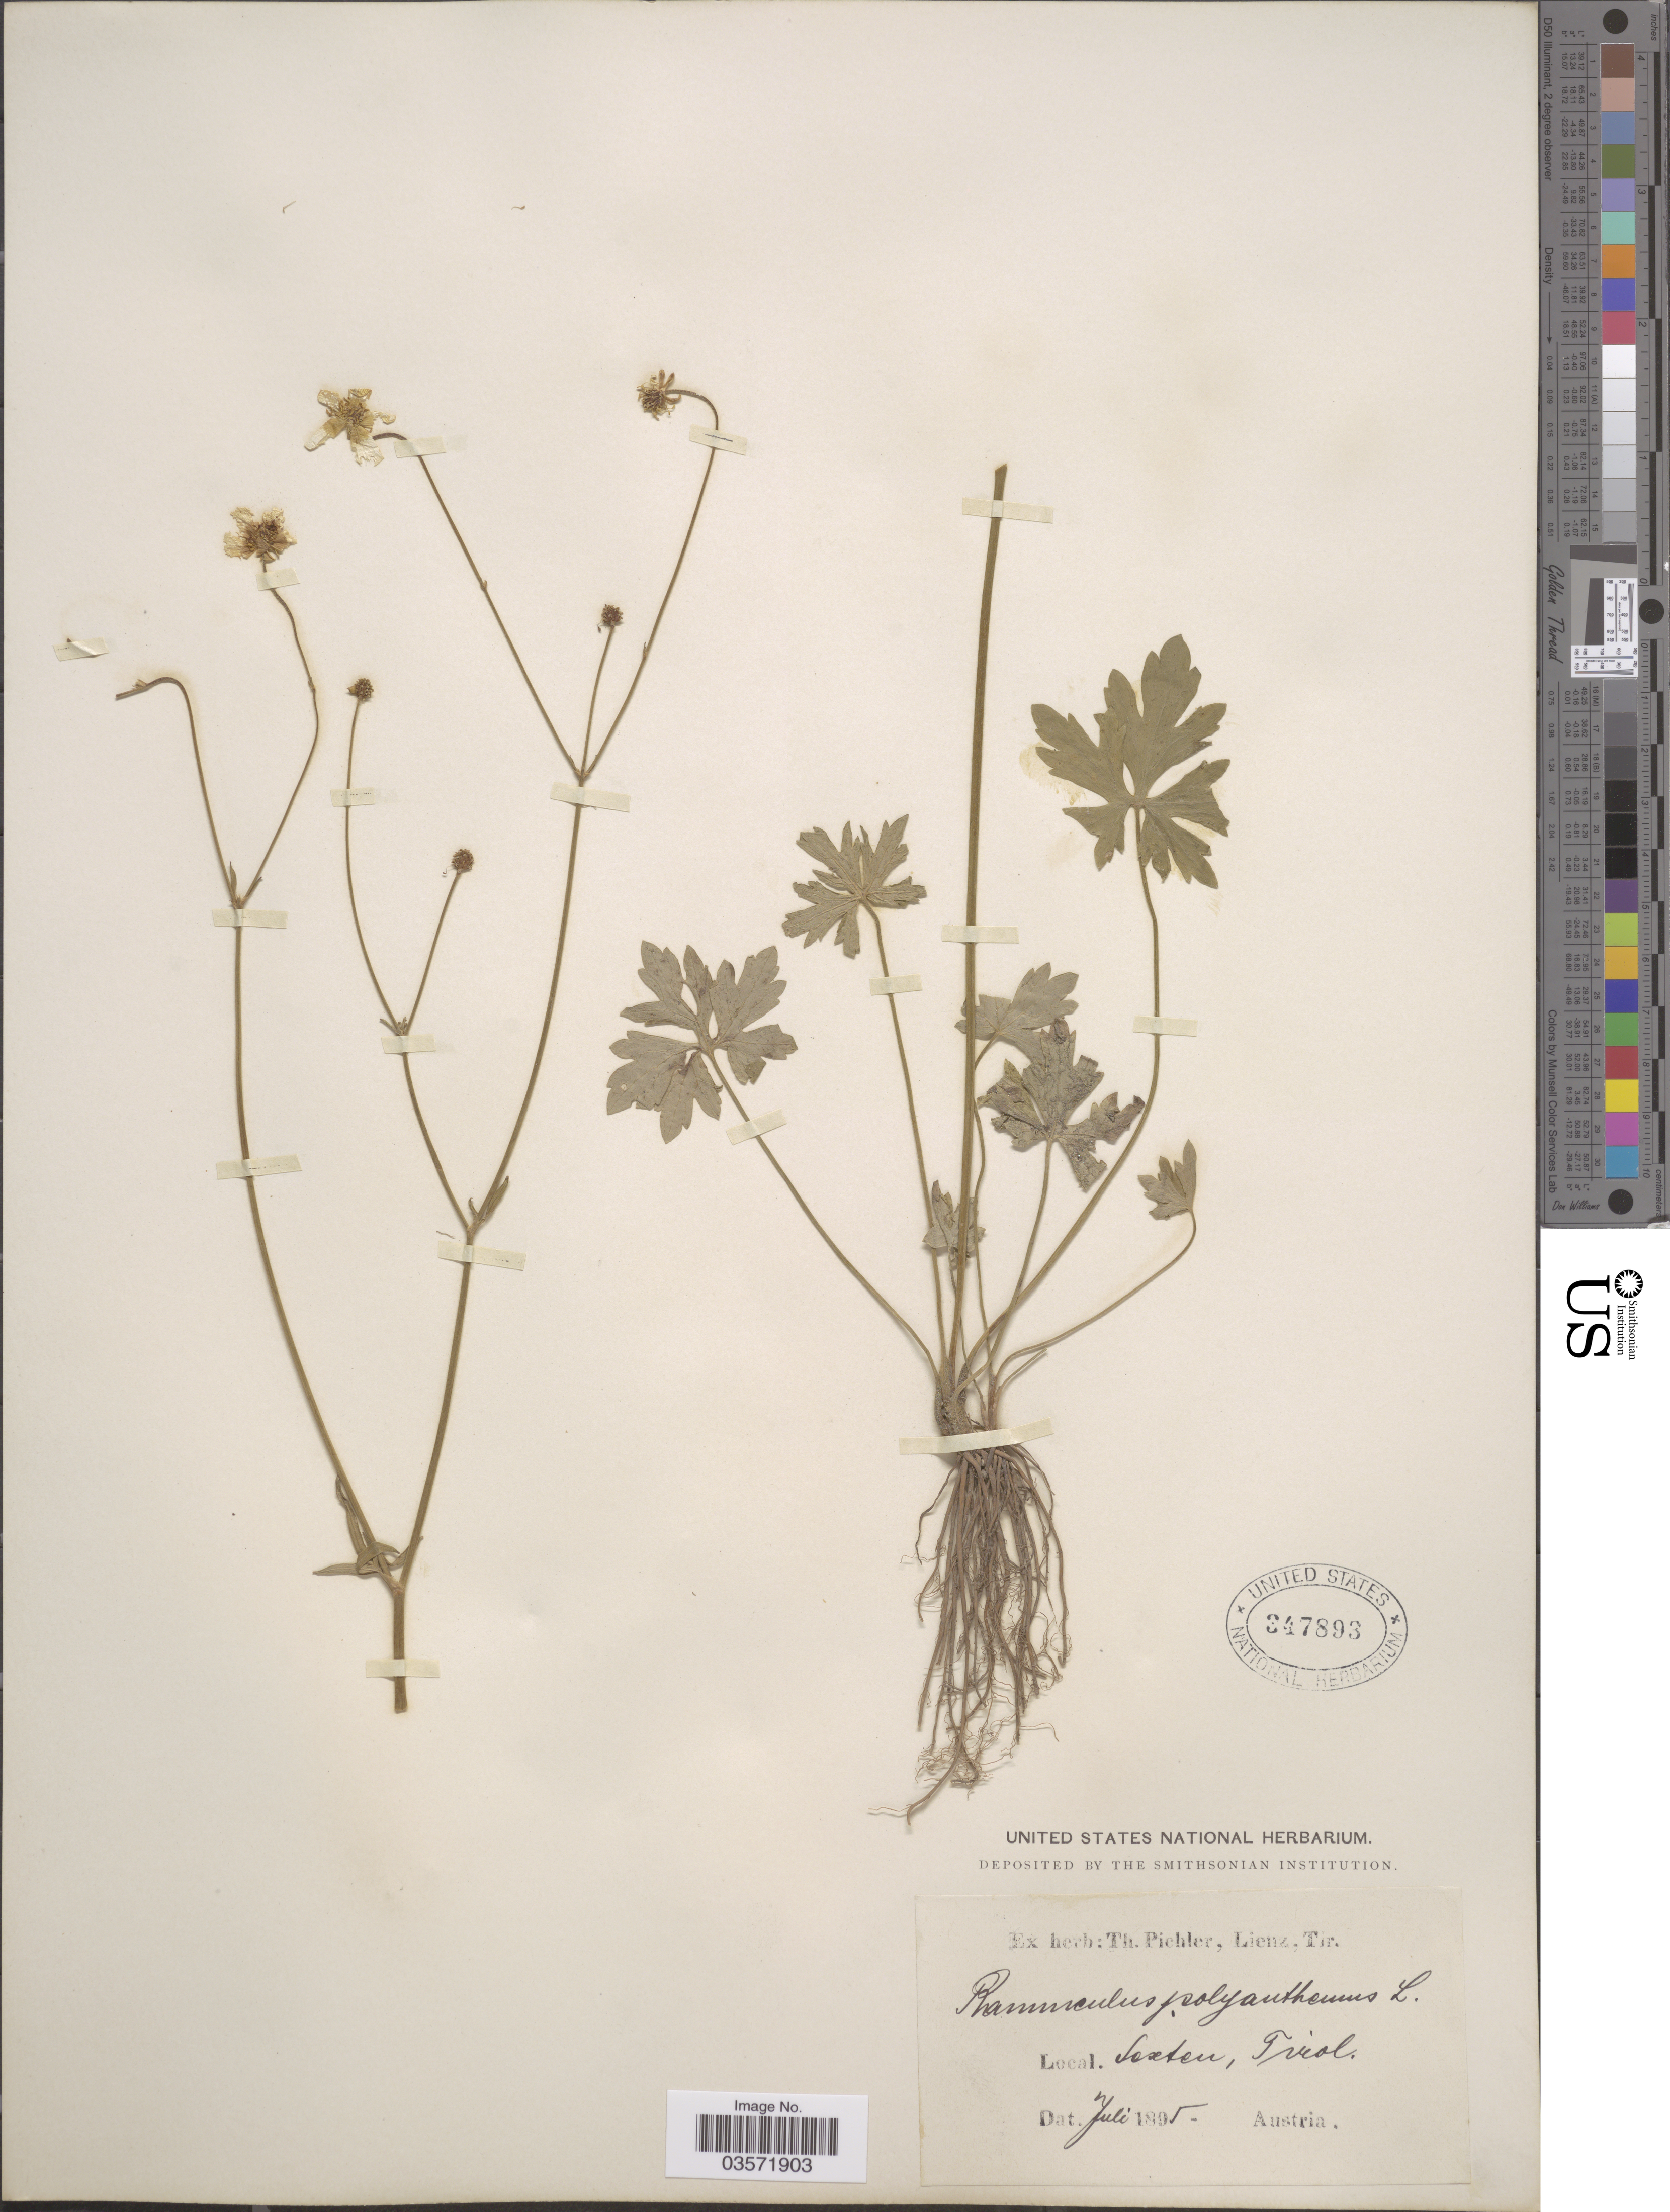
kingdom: Plantae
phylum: Tracheophyta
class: Magnoliopsida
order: Ranunculales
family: Ranunculaceae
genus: Ranunculus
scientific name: Ranunculus polyanthemos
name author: L.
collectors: ex herb. T. Pichler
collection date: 1895-07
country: Austria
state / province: Tirol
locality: Sexten.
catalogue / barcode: US 347893